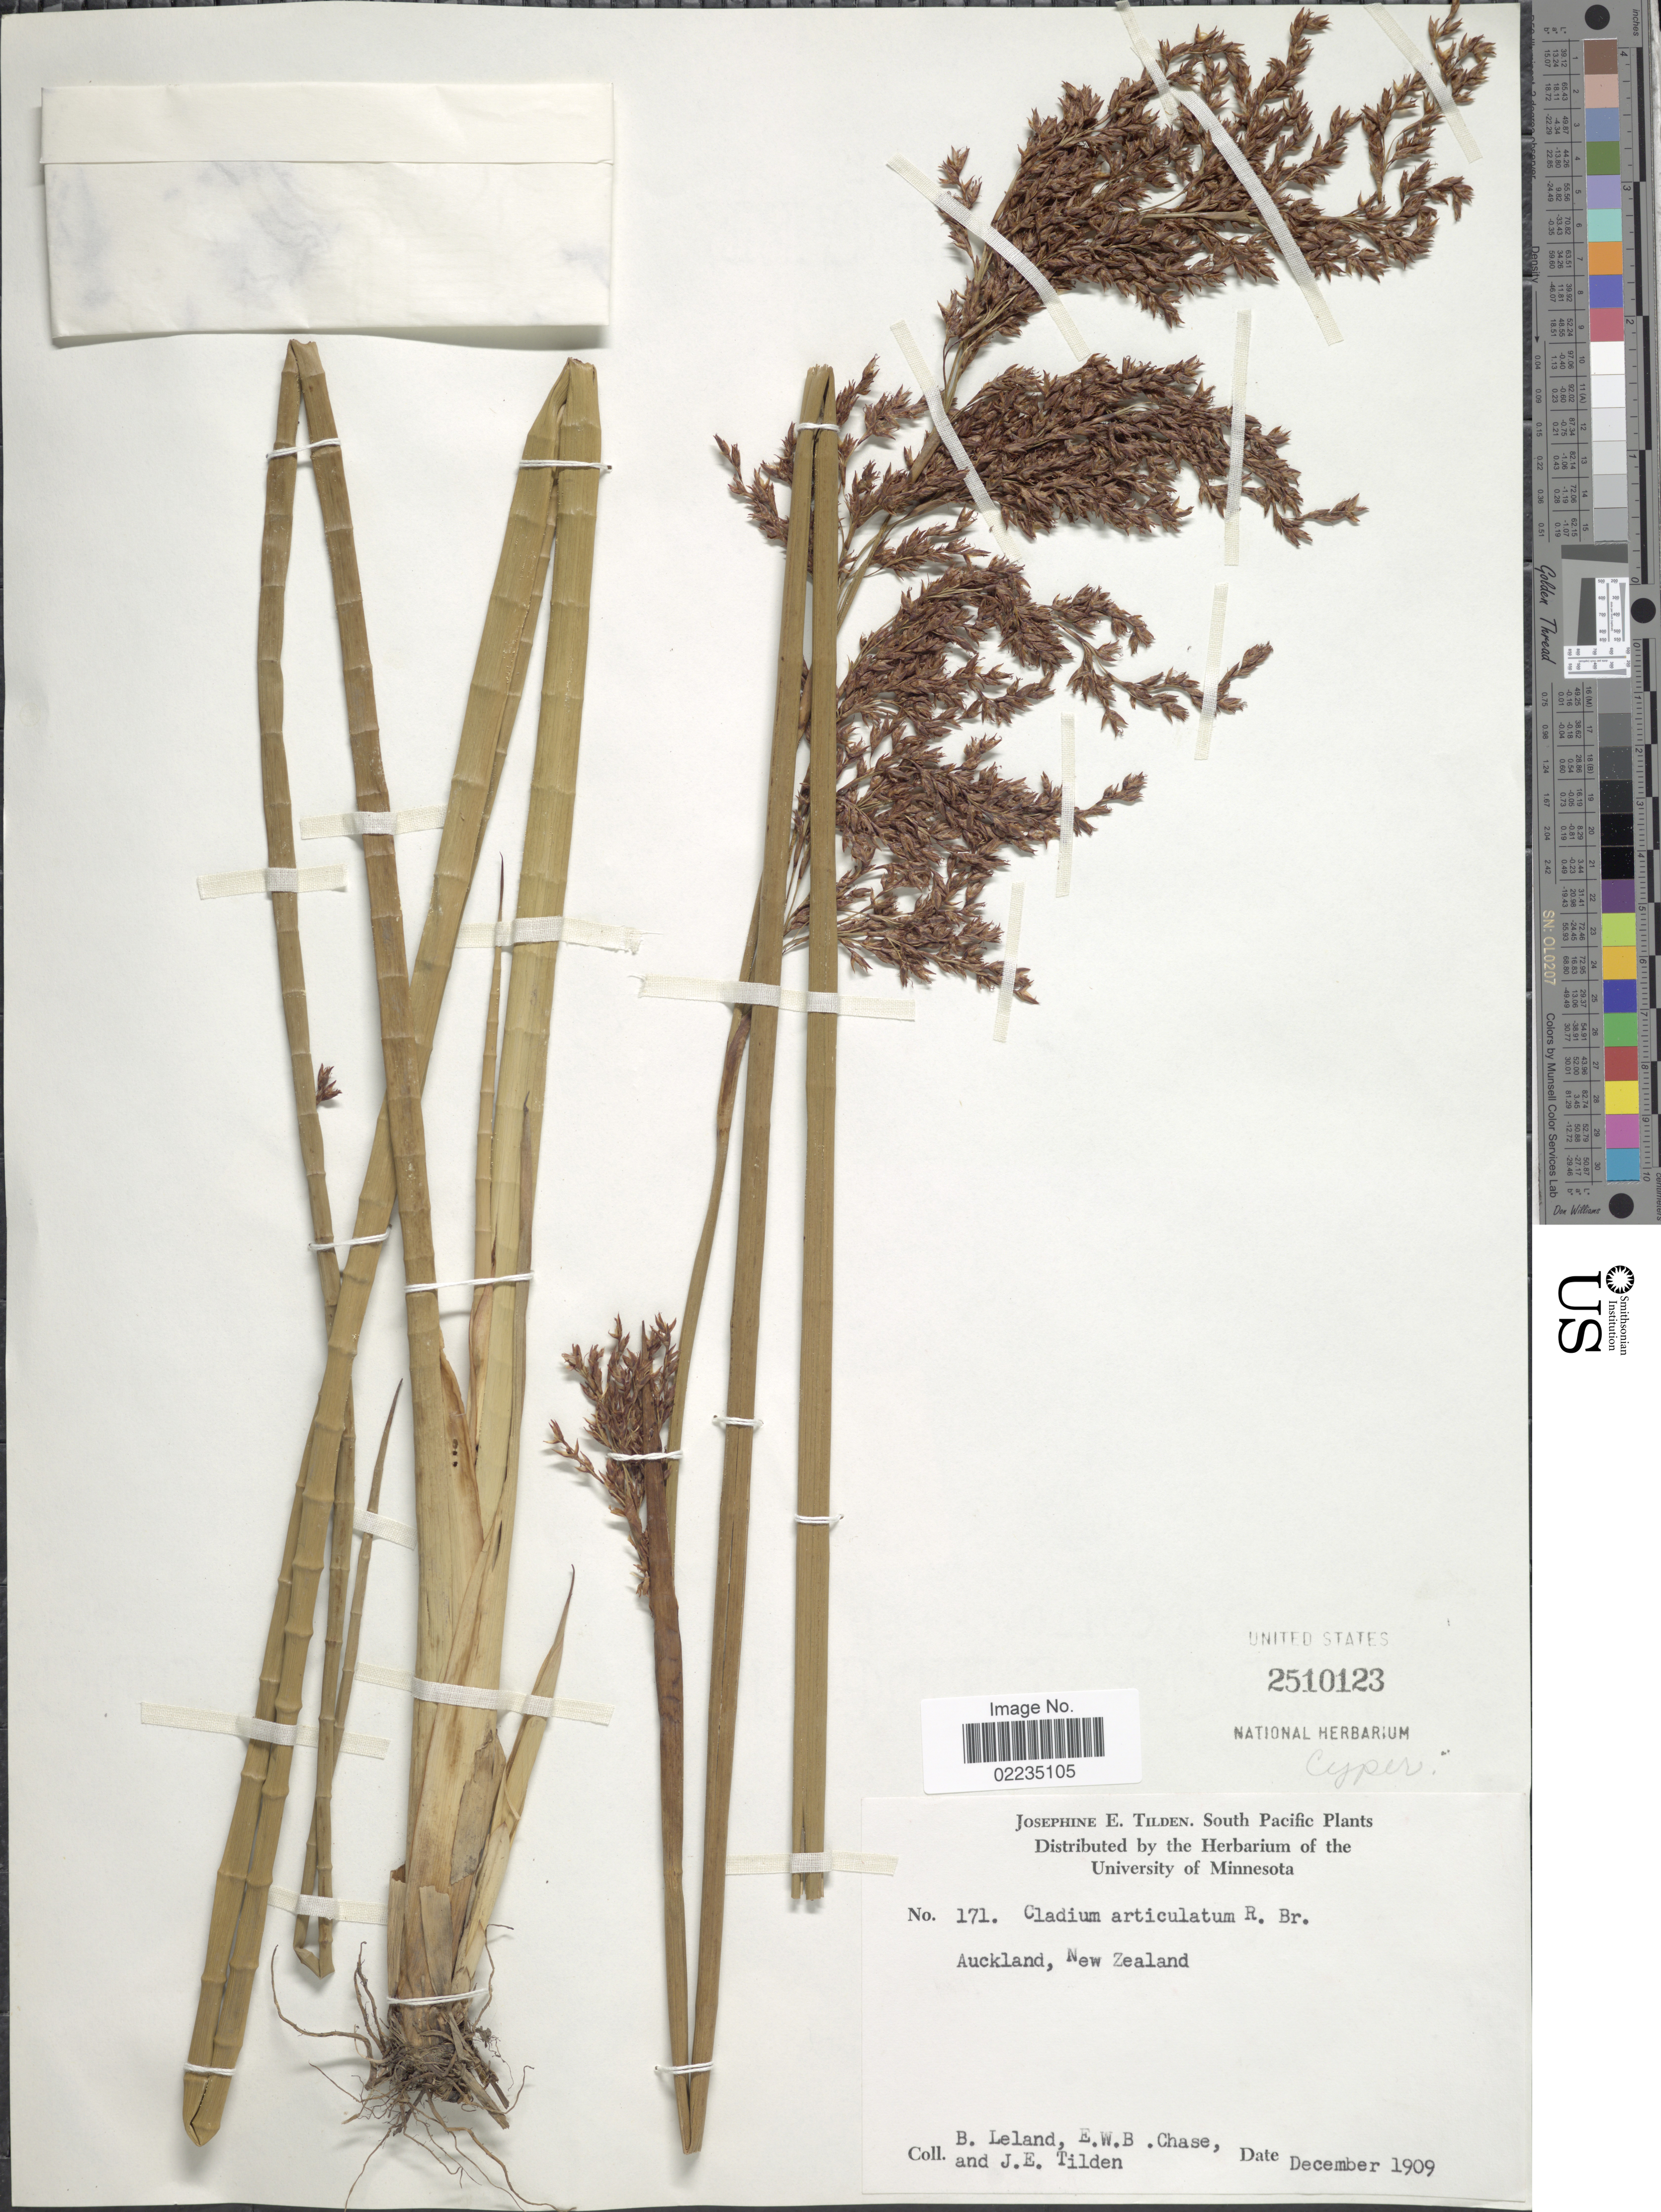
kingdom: Plantae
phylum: Tracheophyta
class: Liliopsida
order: Poales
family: Cyperaceae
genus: Machaerina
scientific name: Machaerina articulata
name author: (R. Br.) T. Koyama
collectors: B. Leland, E. W. Chase & J. E. Tilden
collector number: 171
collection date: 1909-12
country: New Zealand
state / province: Auckland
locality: Auckland, New Zealand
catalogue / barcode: US 2510123